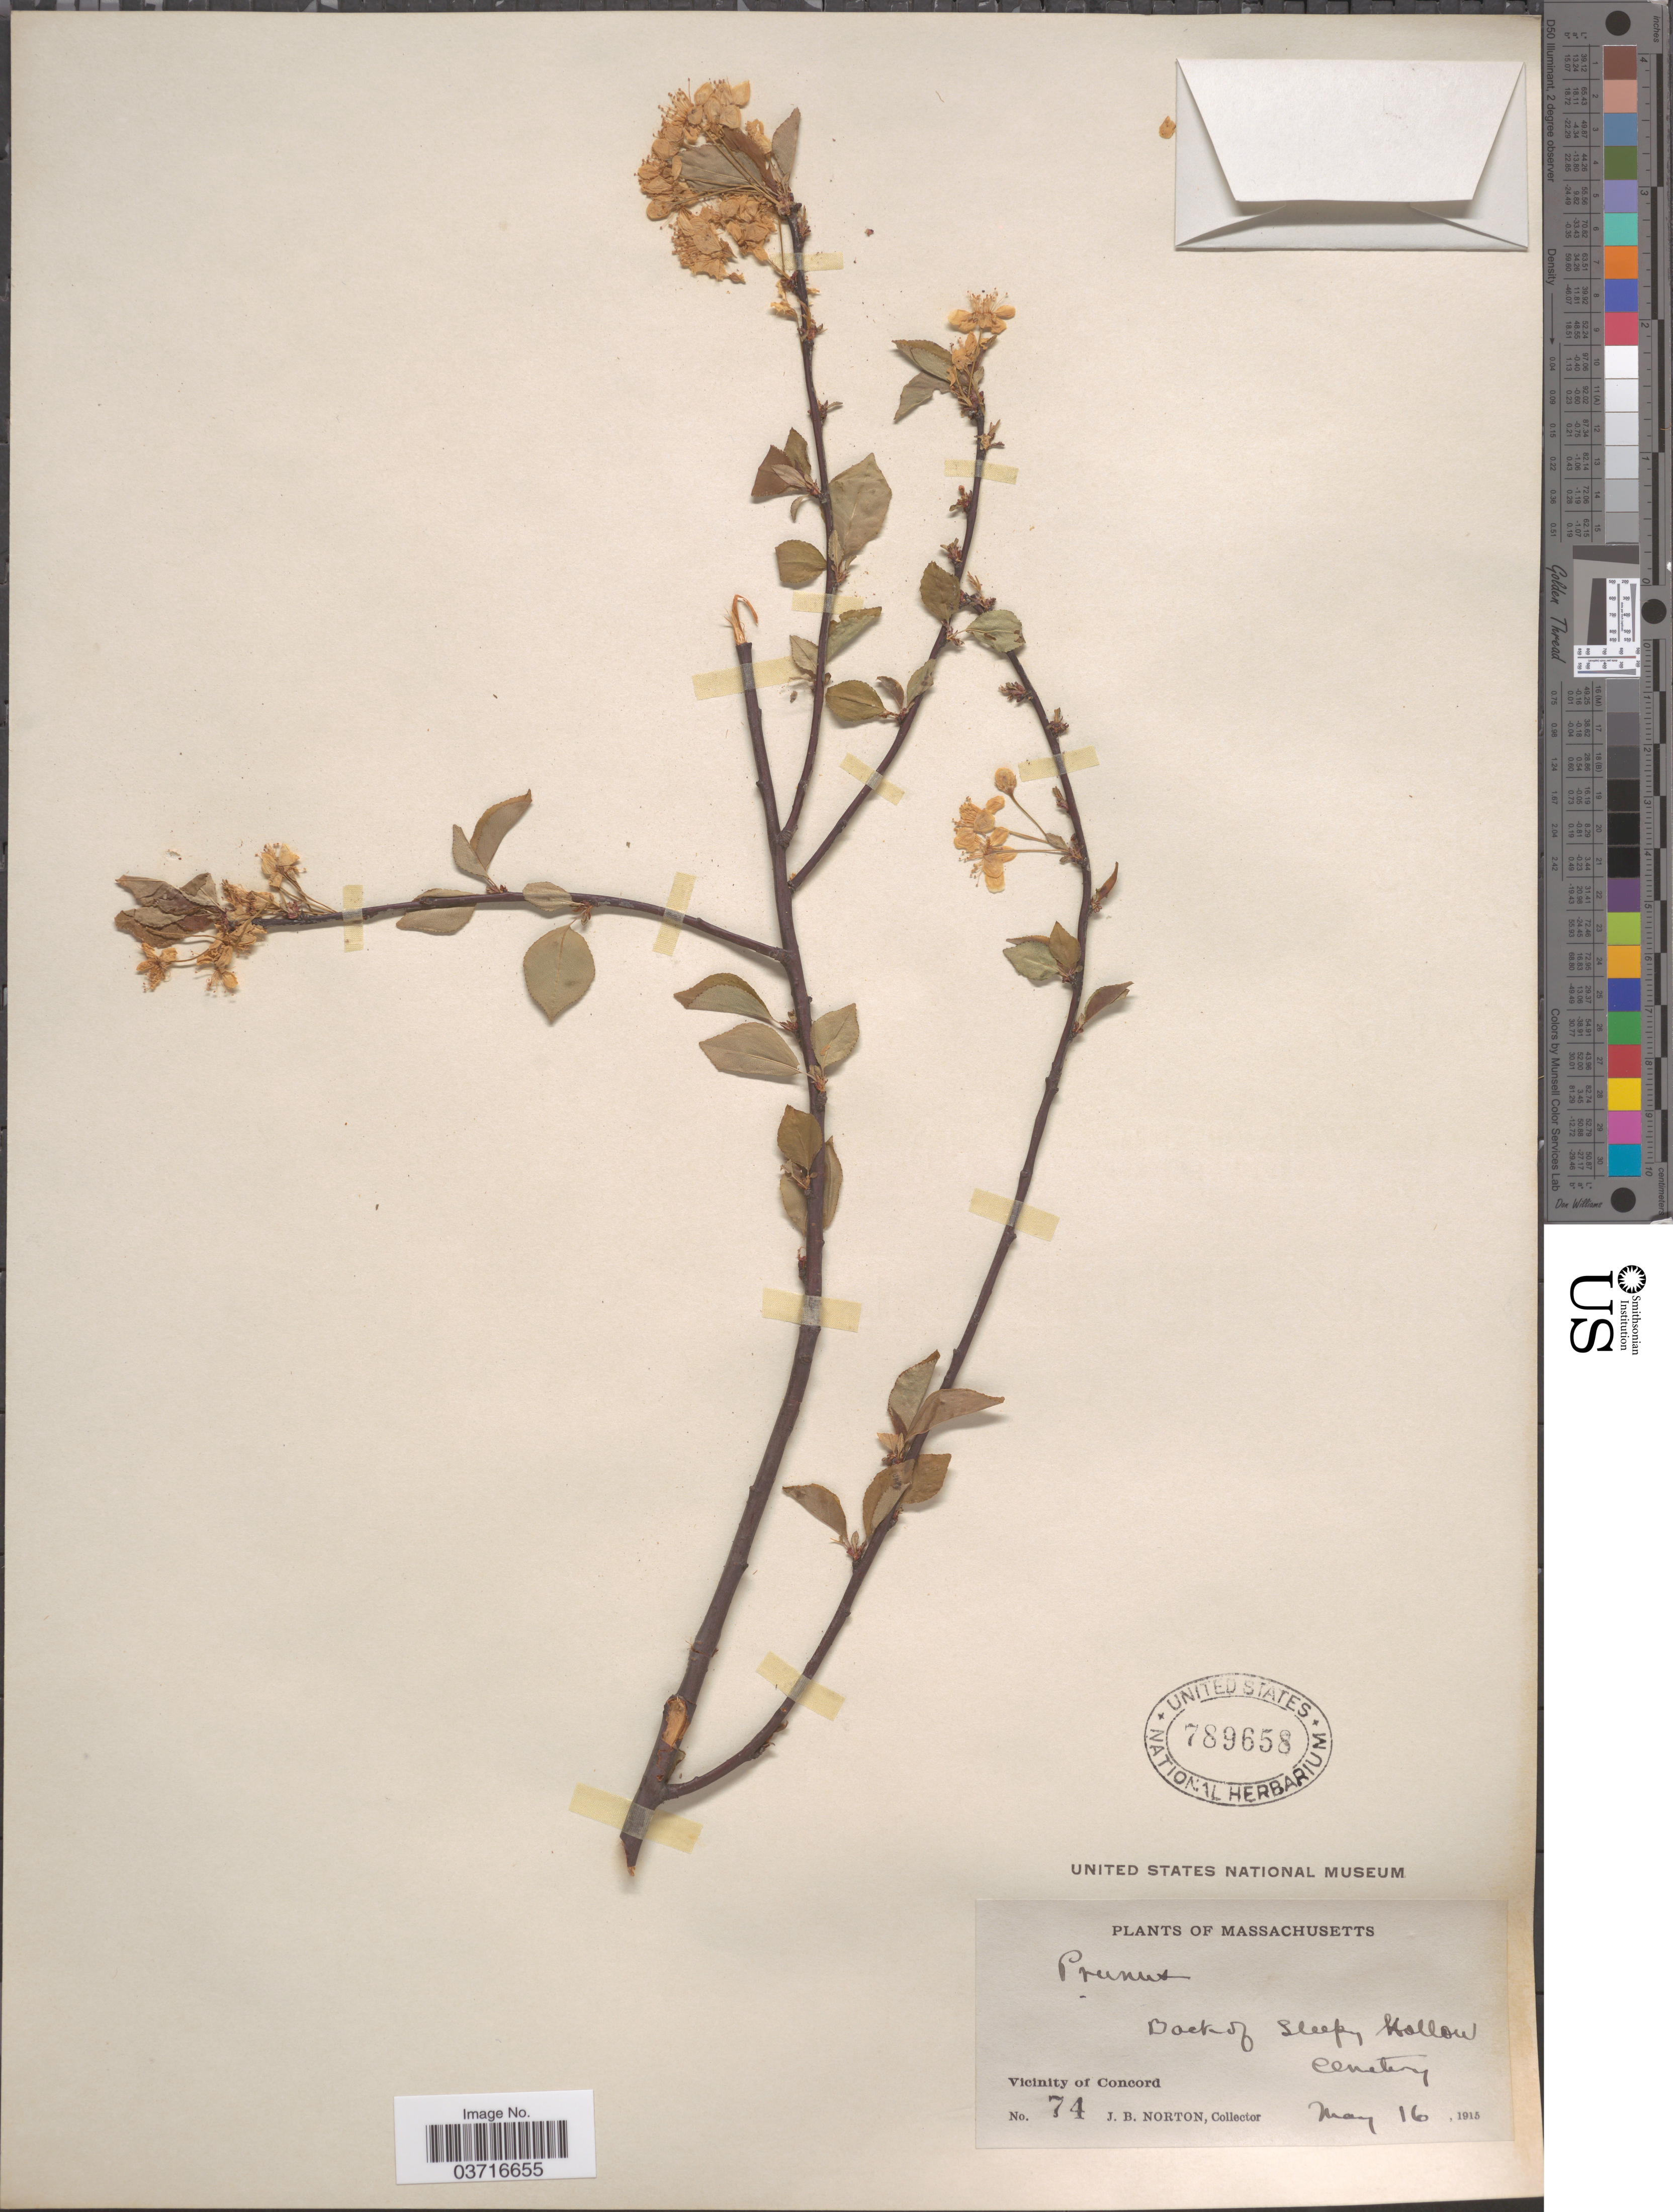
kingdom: Plantae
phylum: Tracheophyta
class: Magnoliopsida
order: Rosales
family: Rosaceae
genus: Prunus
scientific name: Prunus sp.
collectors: J. B. Norton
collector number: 74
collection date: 1915-05-16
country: United States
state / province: Massachusetts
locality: Back of Sleepy Hollow Cemetery. Vicinity of Concord.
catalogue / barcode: US 789658